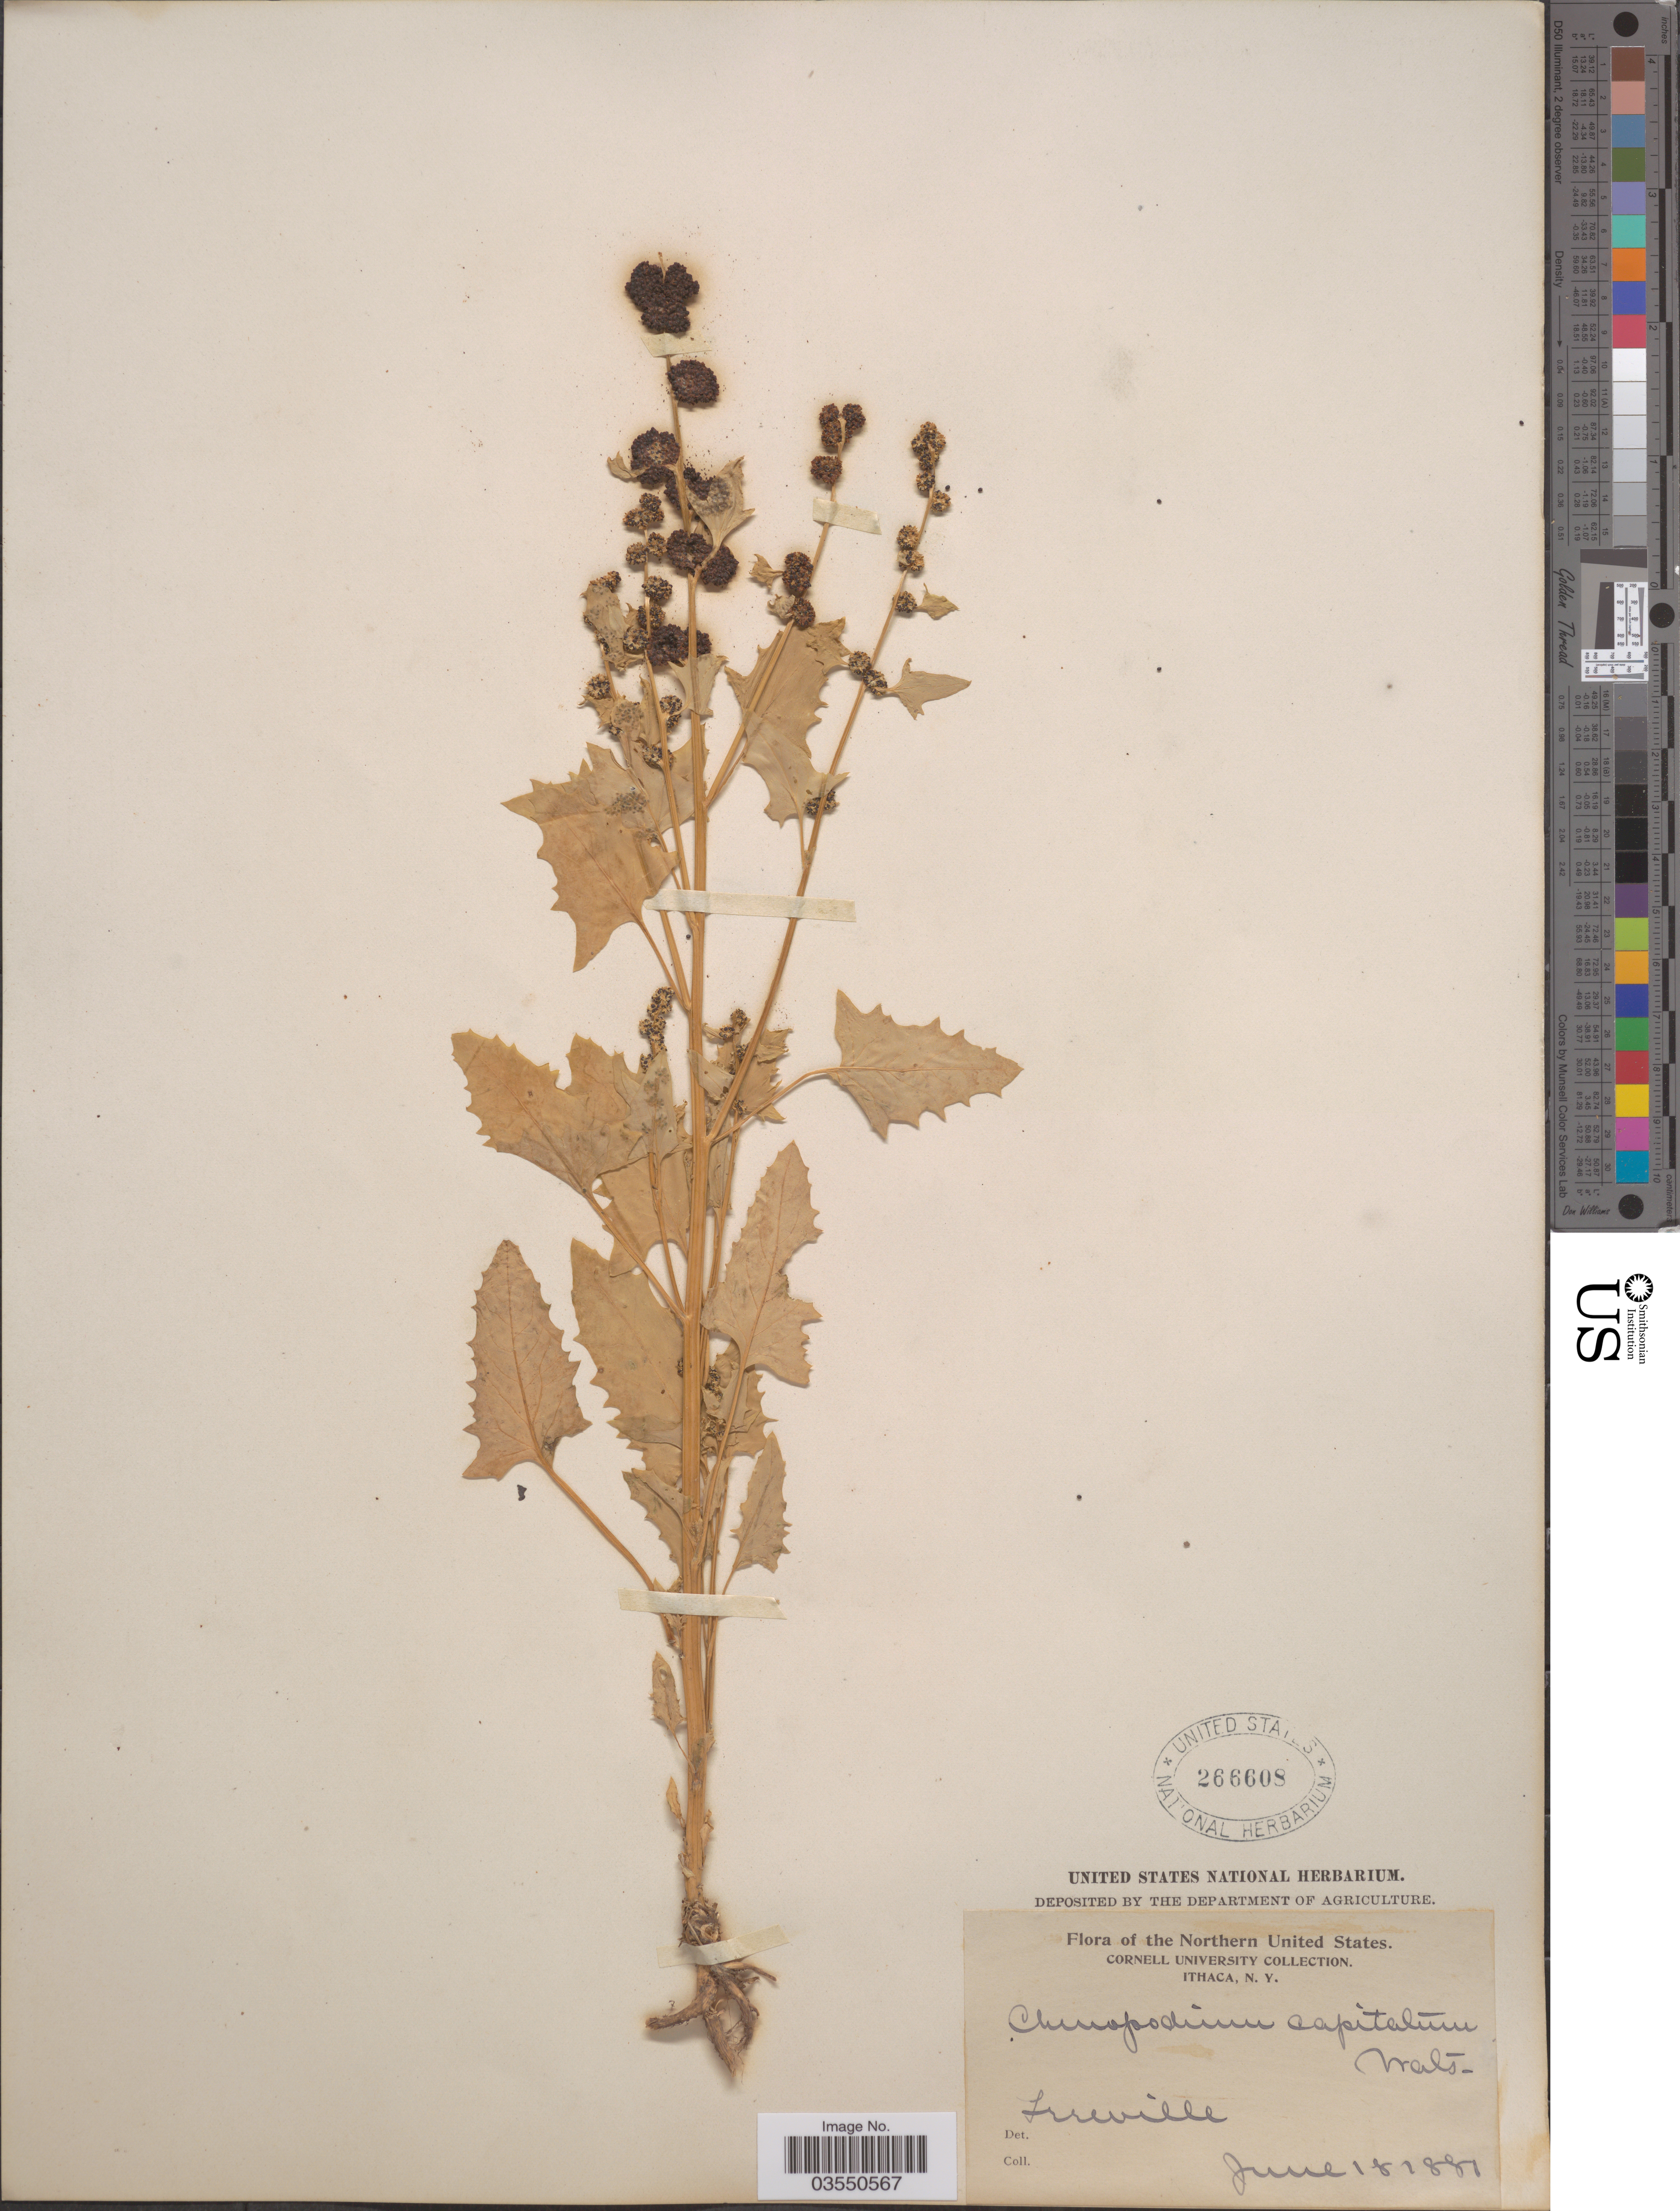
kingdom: Plantae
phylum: Tracheophyta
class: Magnoliopsida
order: Caryophyllales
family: Amaranthaceae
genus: Blitum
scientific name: Blitum capitatum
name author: L.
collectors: ex herb. United States National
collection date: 1887-06-18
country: United States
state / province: New York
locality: Northern United States. Freeville.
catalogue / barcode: US 266608